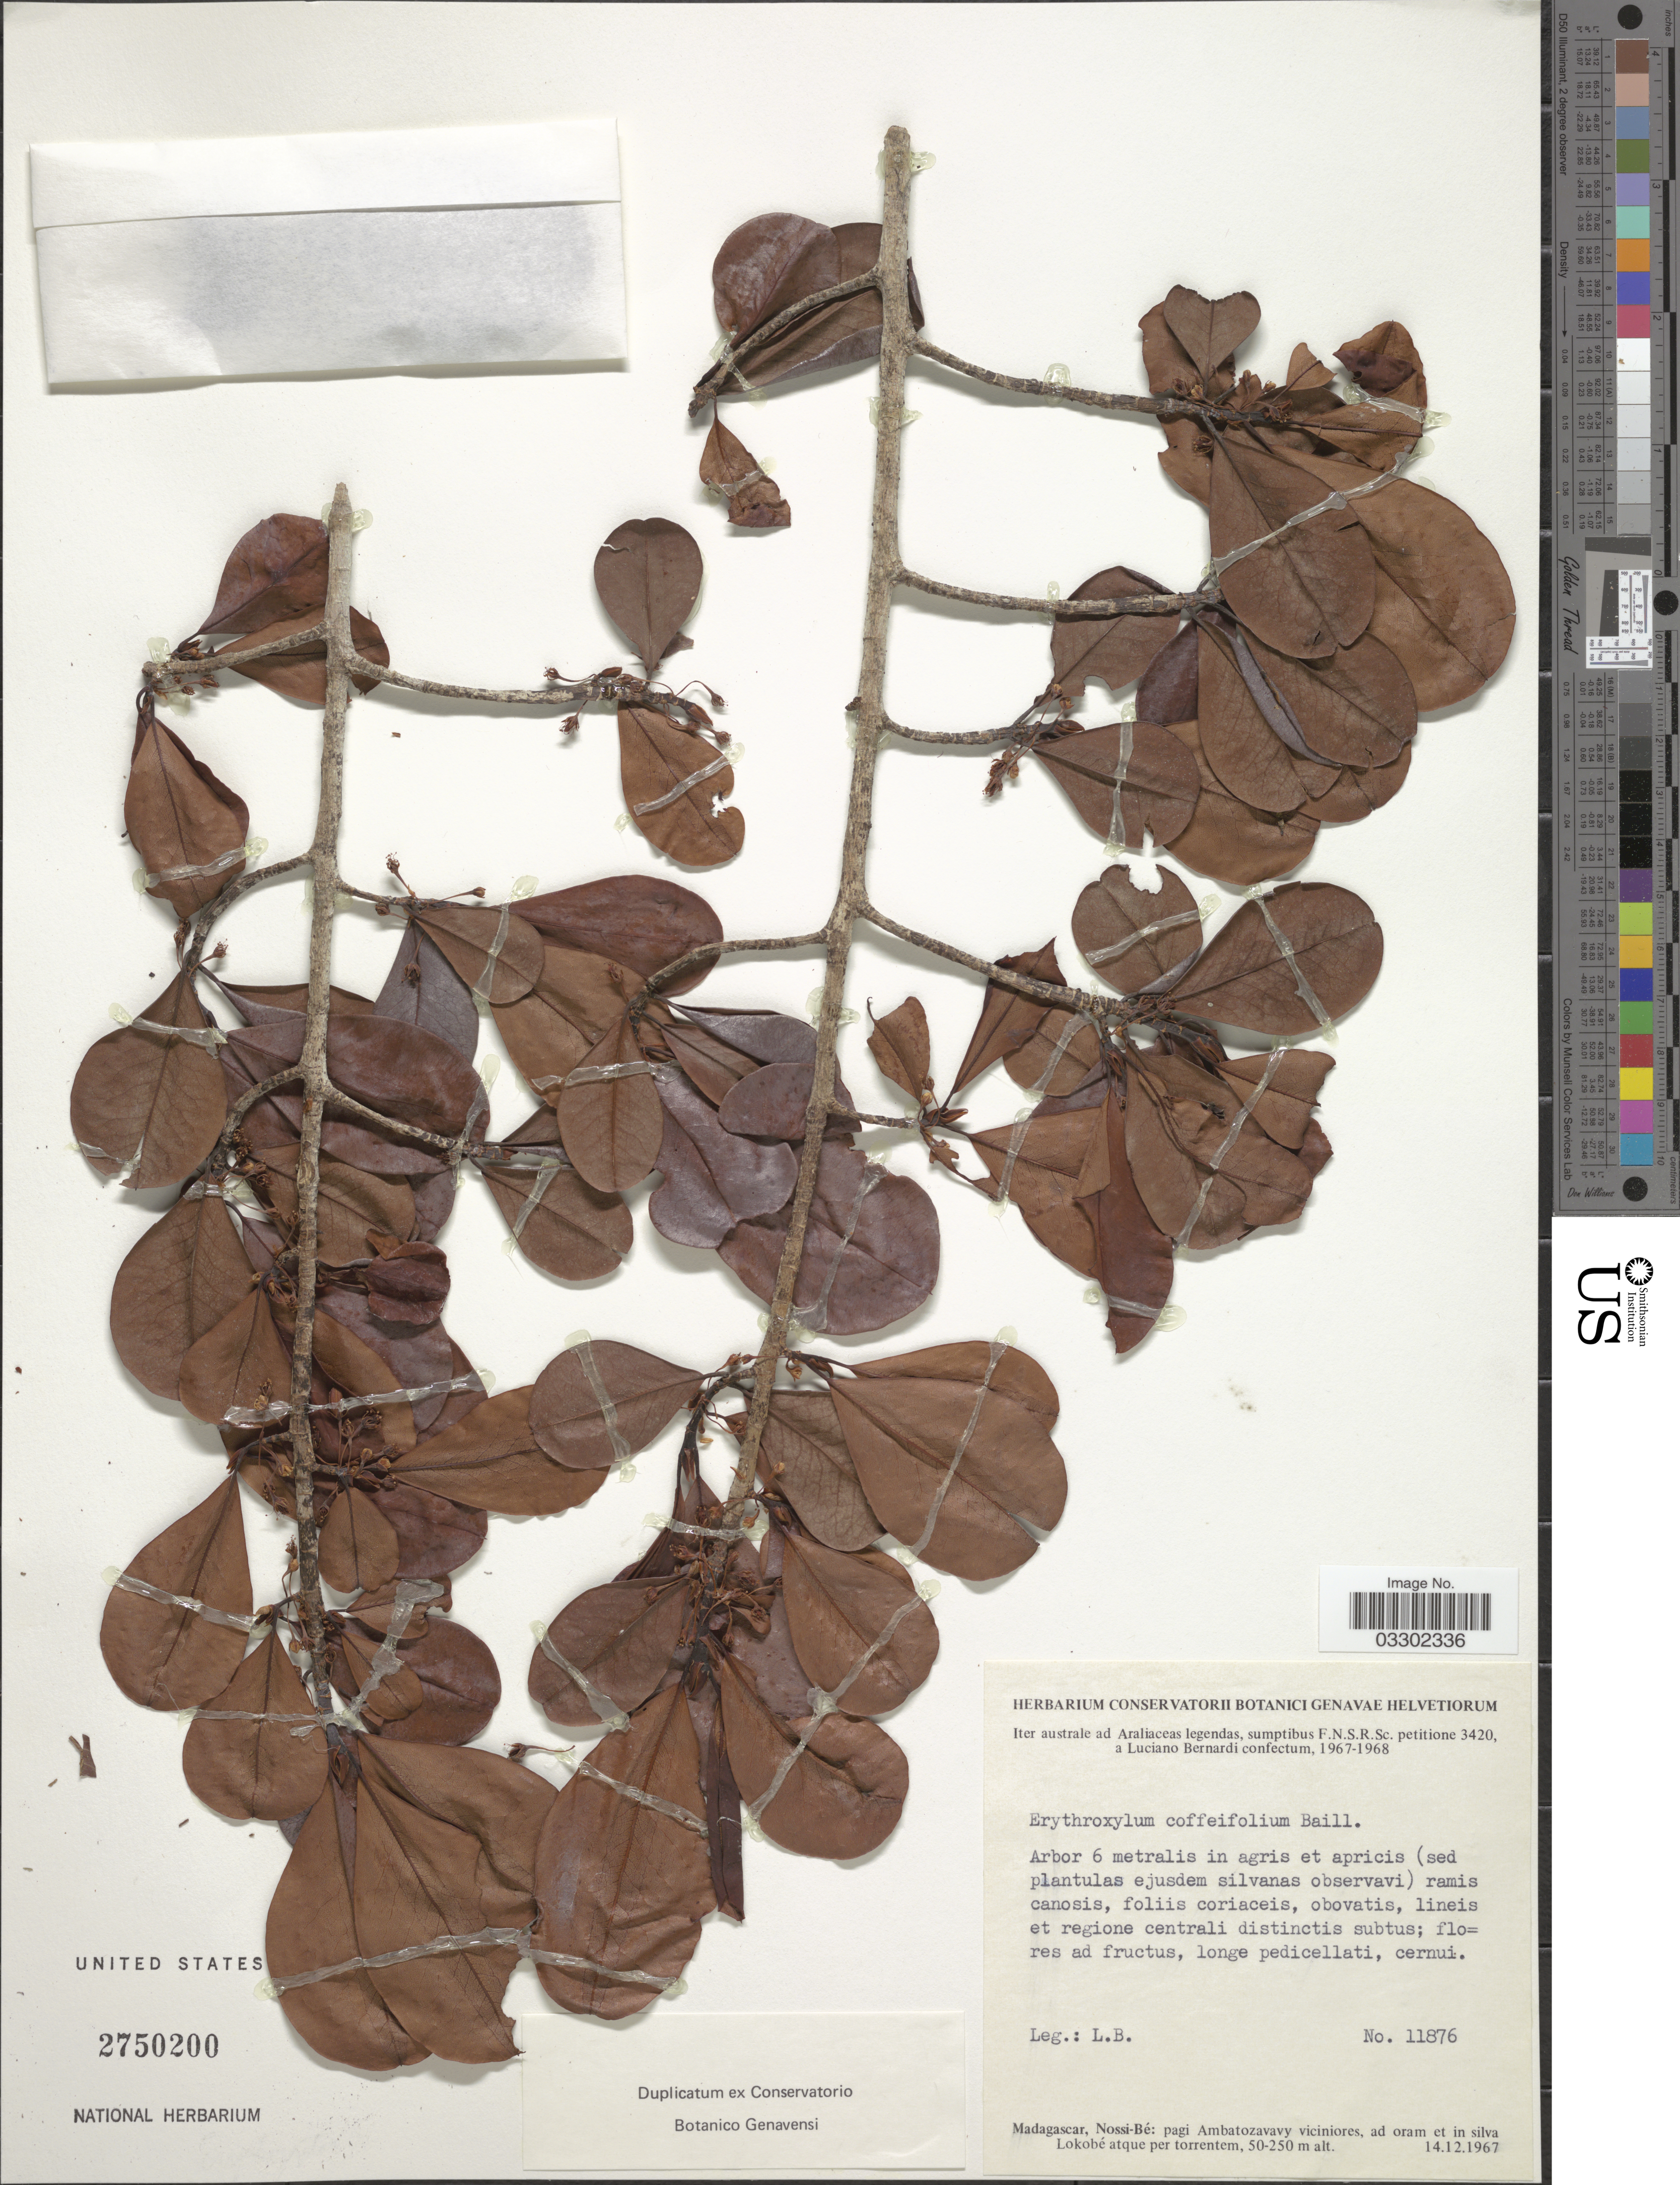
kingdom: Plantae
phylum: Tracheophyta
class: Magnoliopsida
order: Malpighiales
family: Erythroxylaceae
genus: Erythroxylum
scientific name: Erythroxylum coffeifolium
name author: Baill.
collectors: L. Bernardi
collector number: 11876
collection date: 1967-12-14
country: Madagascar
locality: Nossi-Bé: pagi Ambatozavavy viciniores, ad oram et in silva Lokobé atque per torrentem.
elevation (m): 50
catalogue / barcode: US 2750200